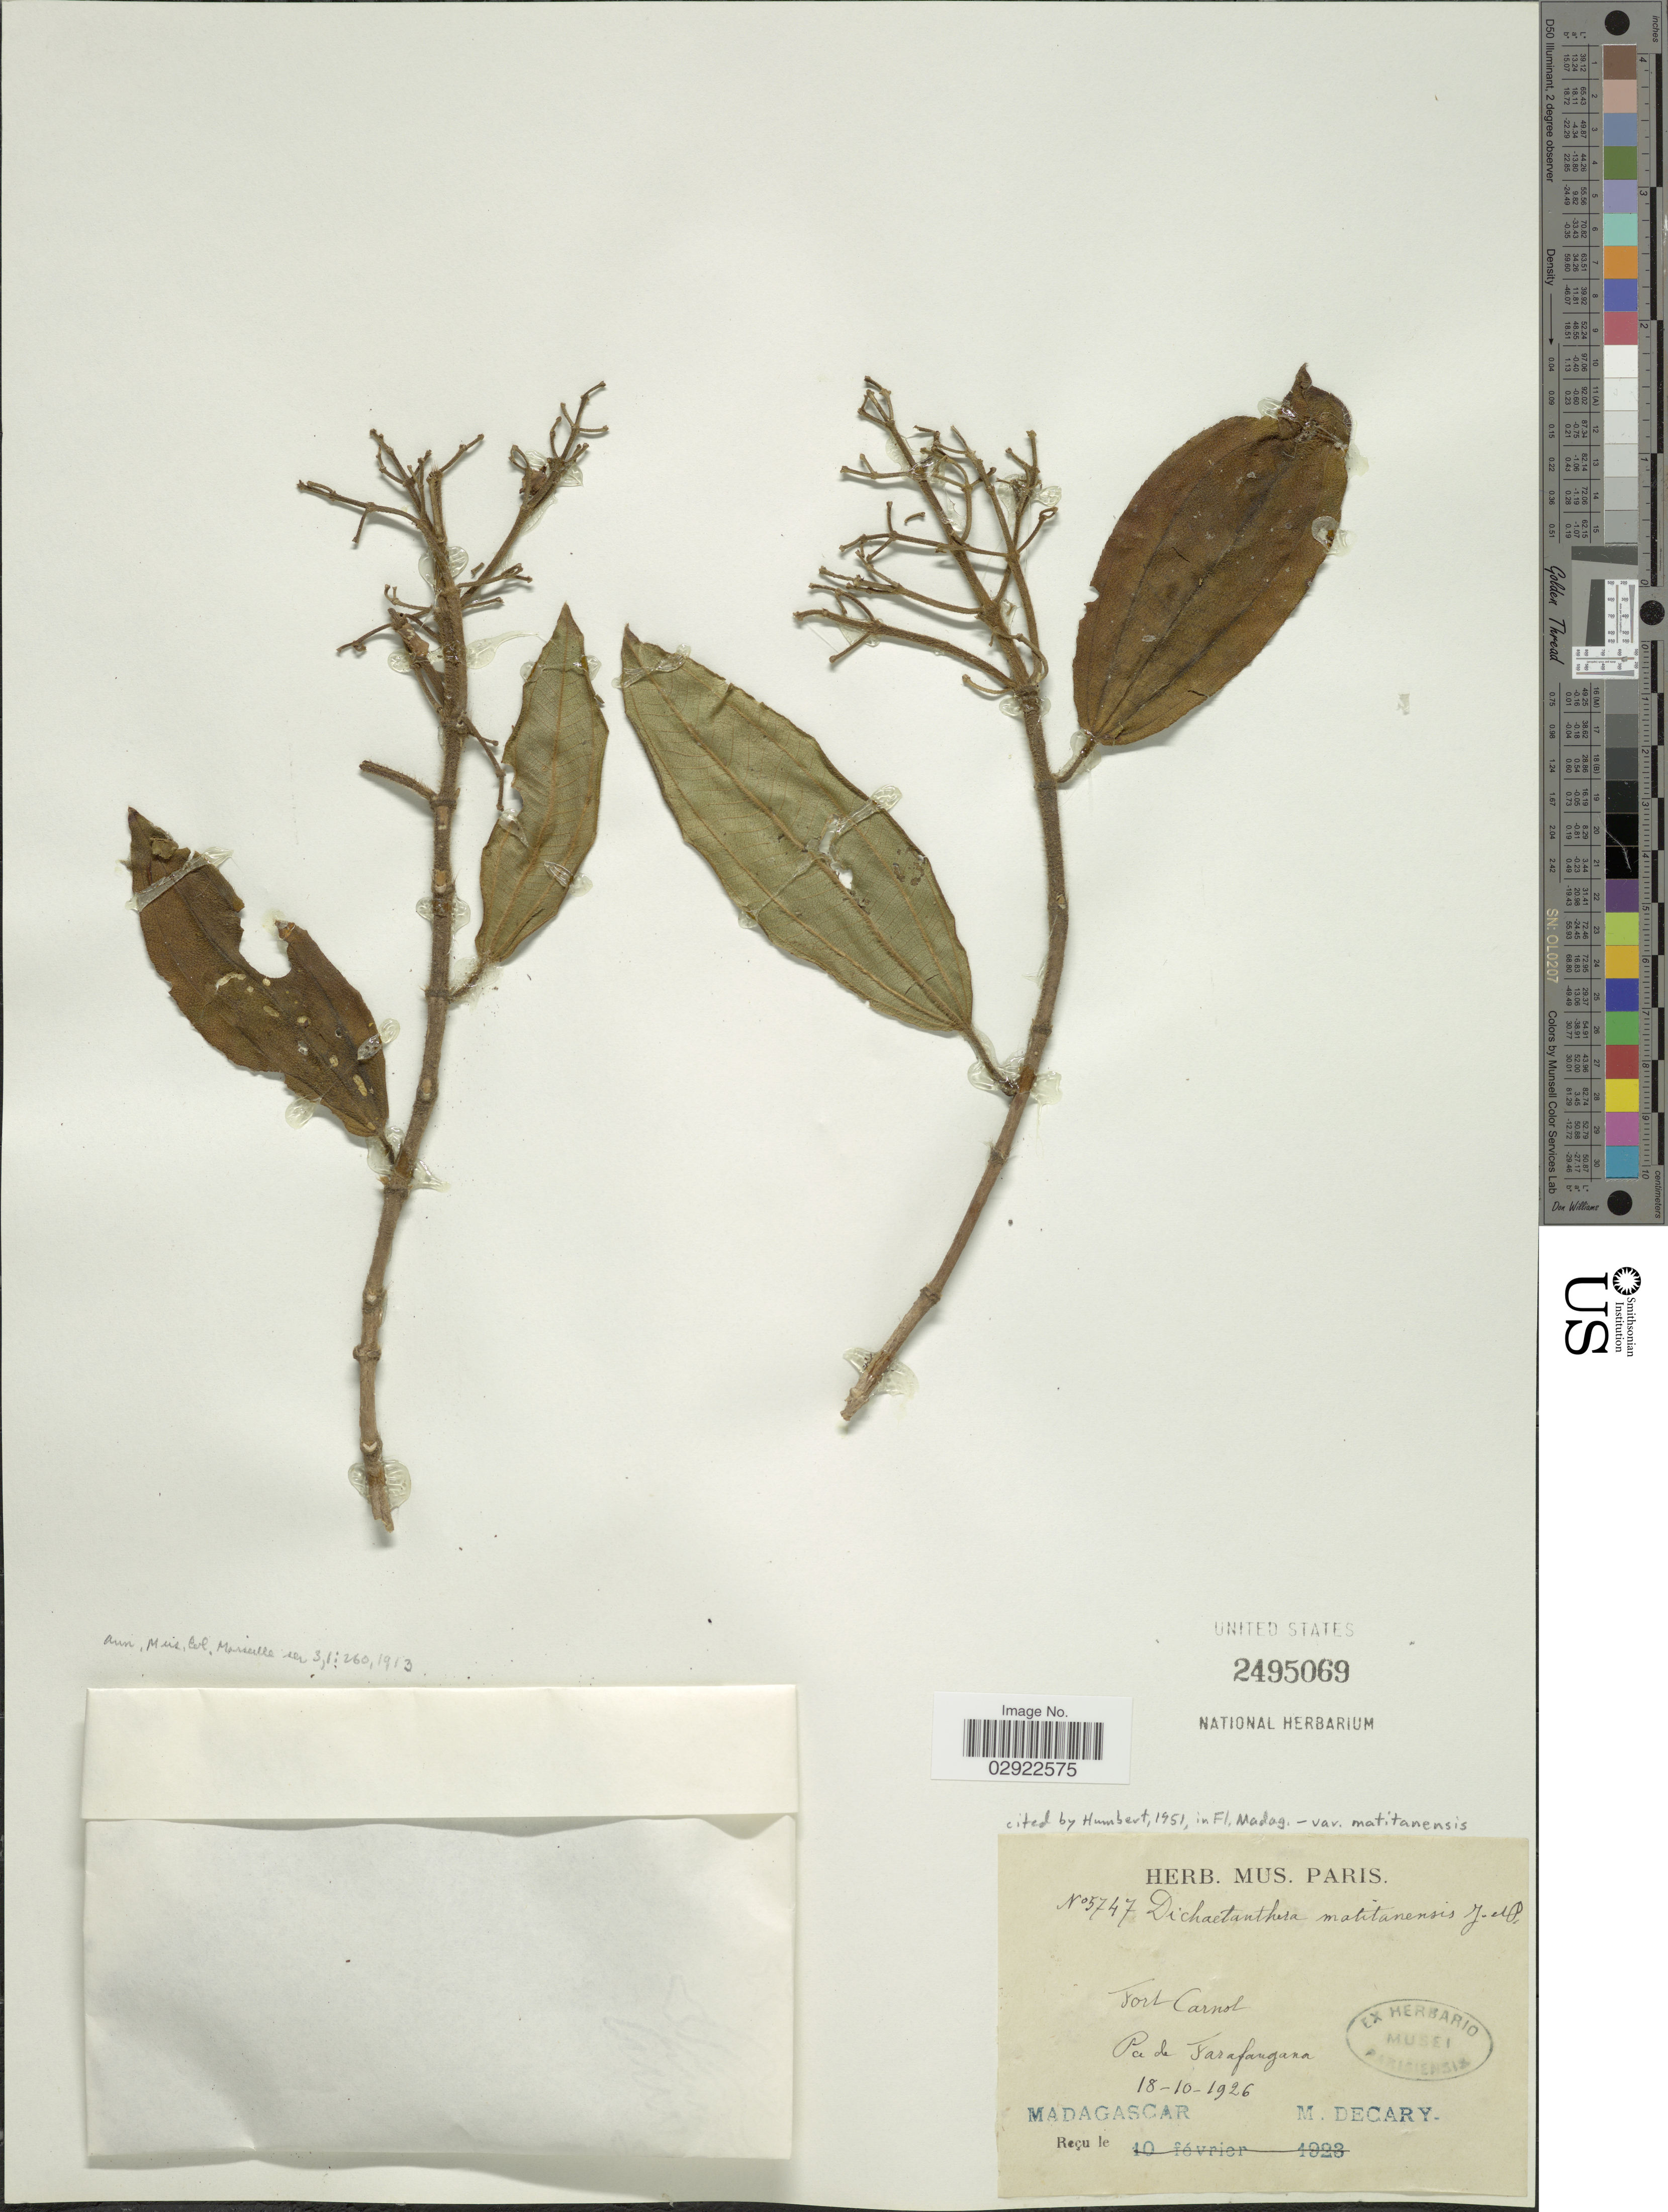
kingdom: Plantae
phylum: Tracheophyta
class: Magnoliopsida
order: Myrtales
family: Melastomataceae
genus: Dichaetanthera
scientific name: Dichaetanthera matitanensis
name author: Jum. & H. Perrier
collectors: R. Decary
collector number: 5747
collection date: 1926-10-18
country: Madagascar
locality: Fort Carnot, Pce de Farafangana [Province of Farafangana]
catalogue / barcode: US 2495069